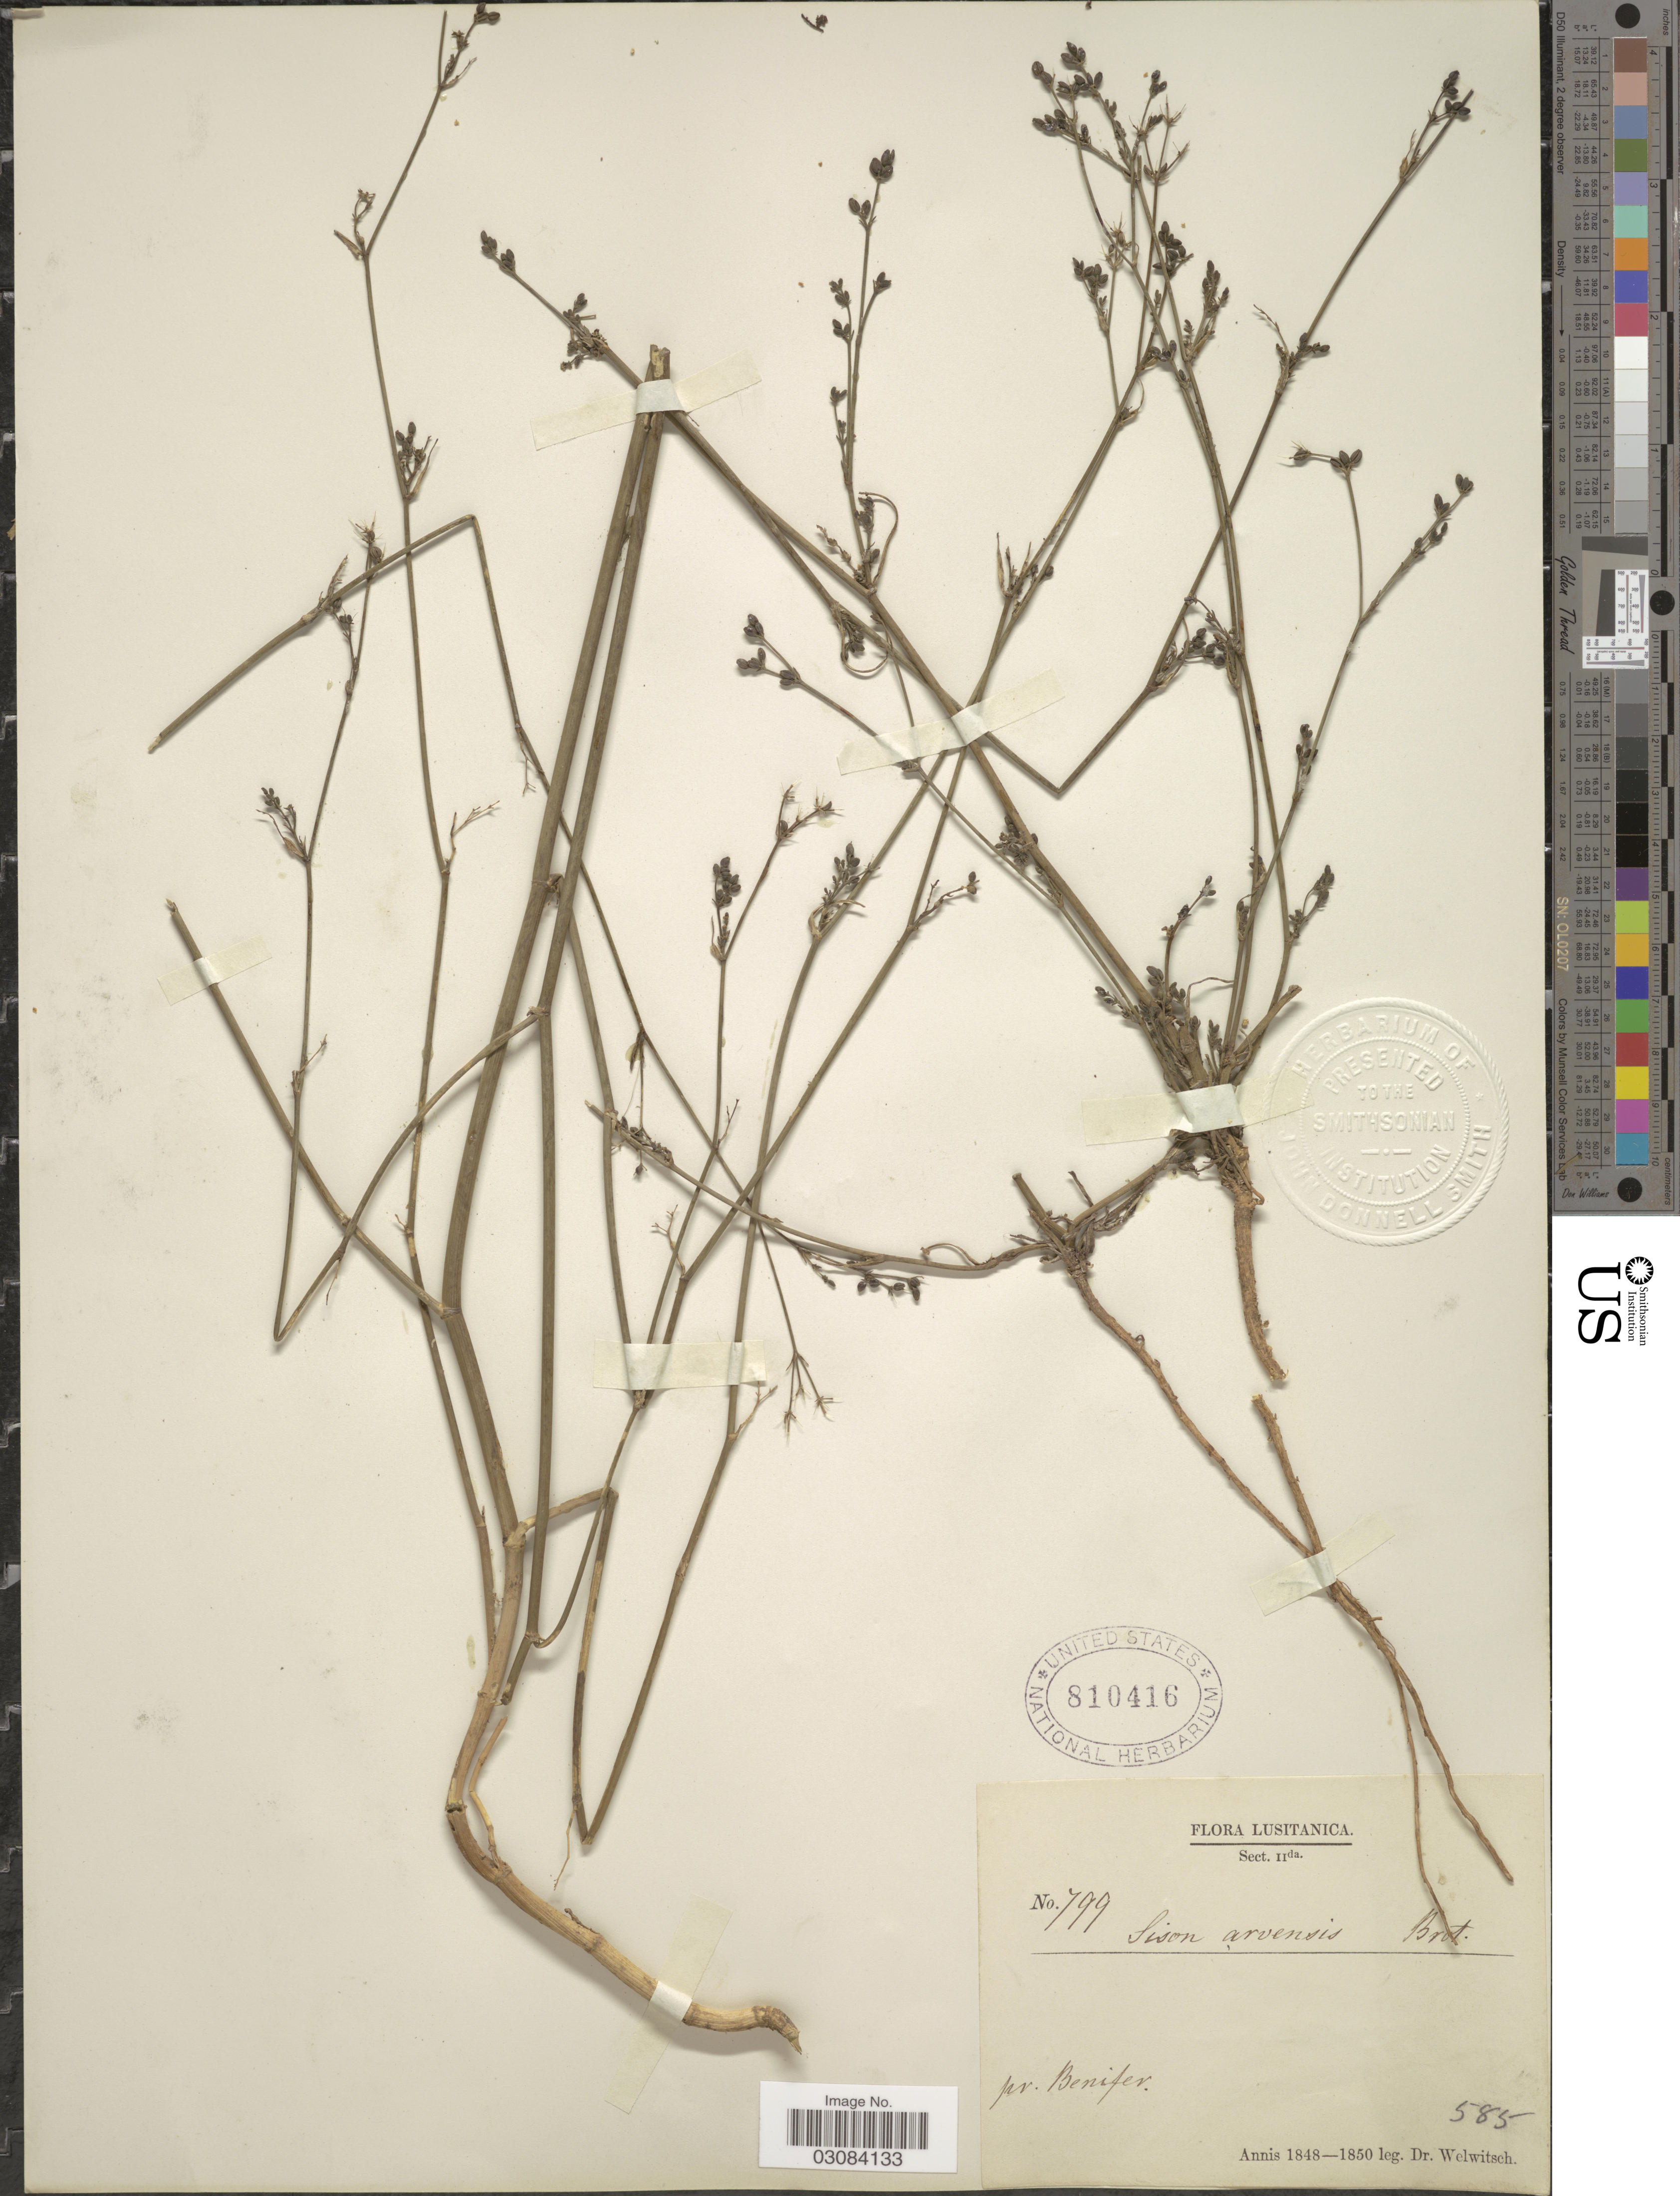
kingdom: Plantae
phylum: Tracheophyta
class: Magnoliopsida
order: Apiales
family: Apiaceae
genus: Sison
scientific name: Sison arvense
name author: Brot.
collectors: -. Welwitsch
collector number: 799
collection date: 1848/1850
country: Portugal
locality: Lusitanica. Pr. Benifer.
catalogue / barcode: US 810416